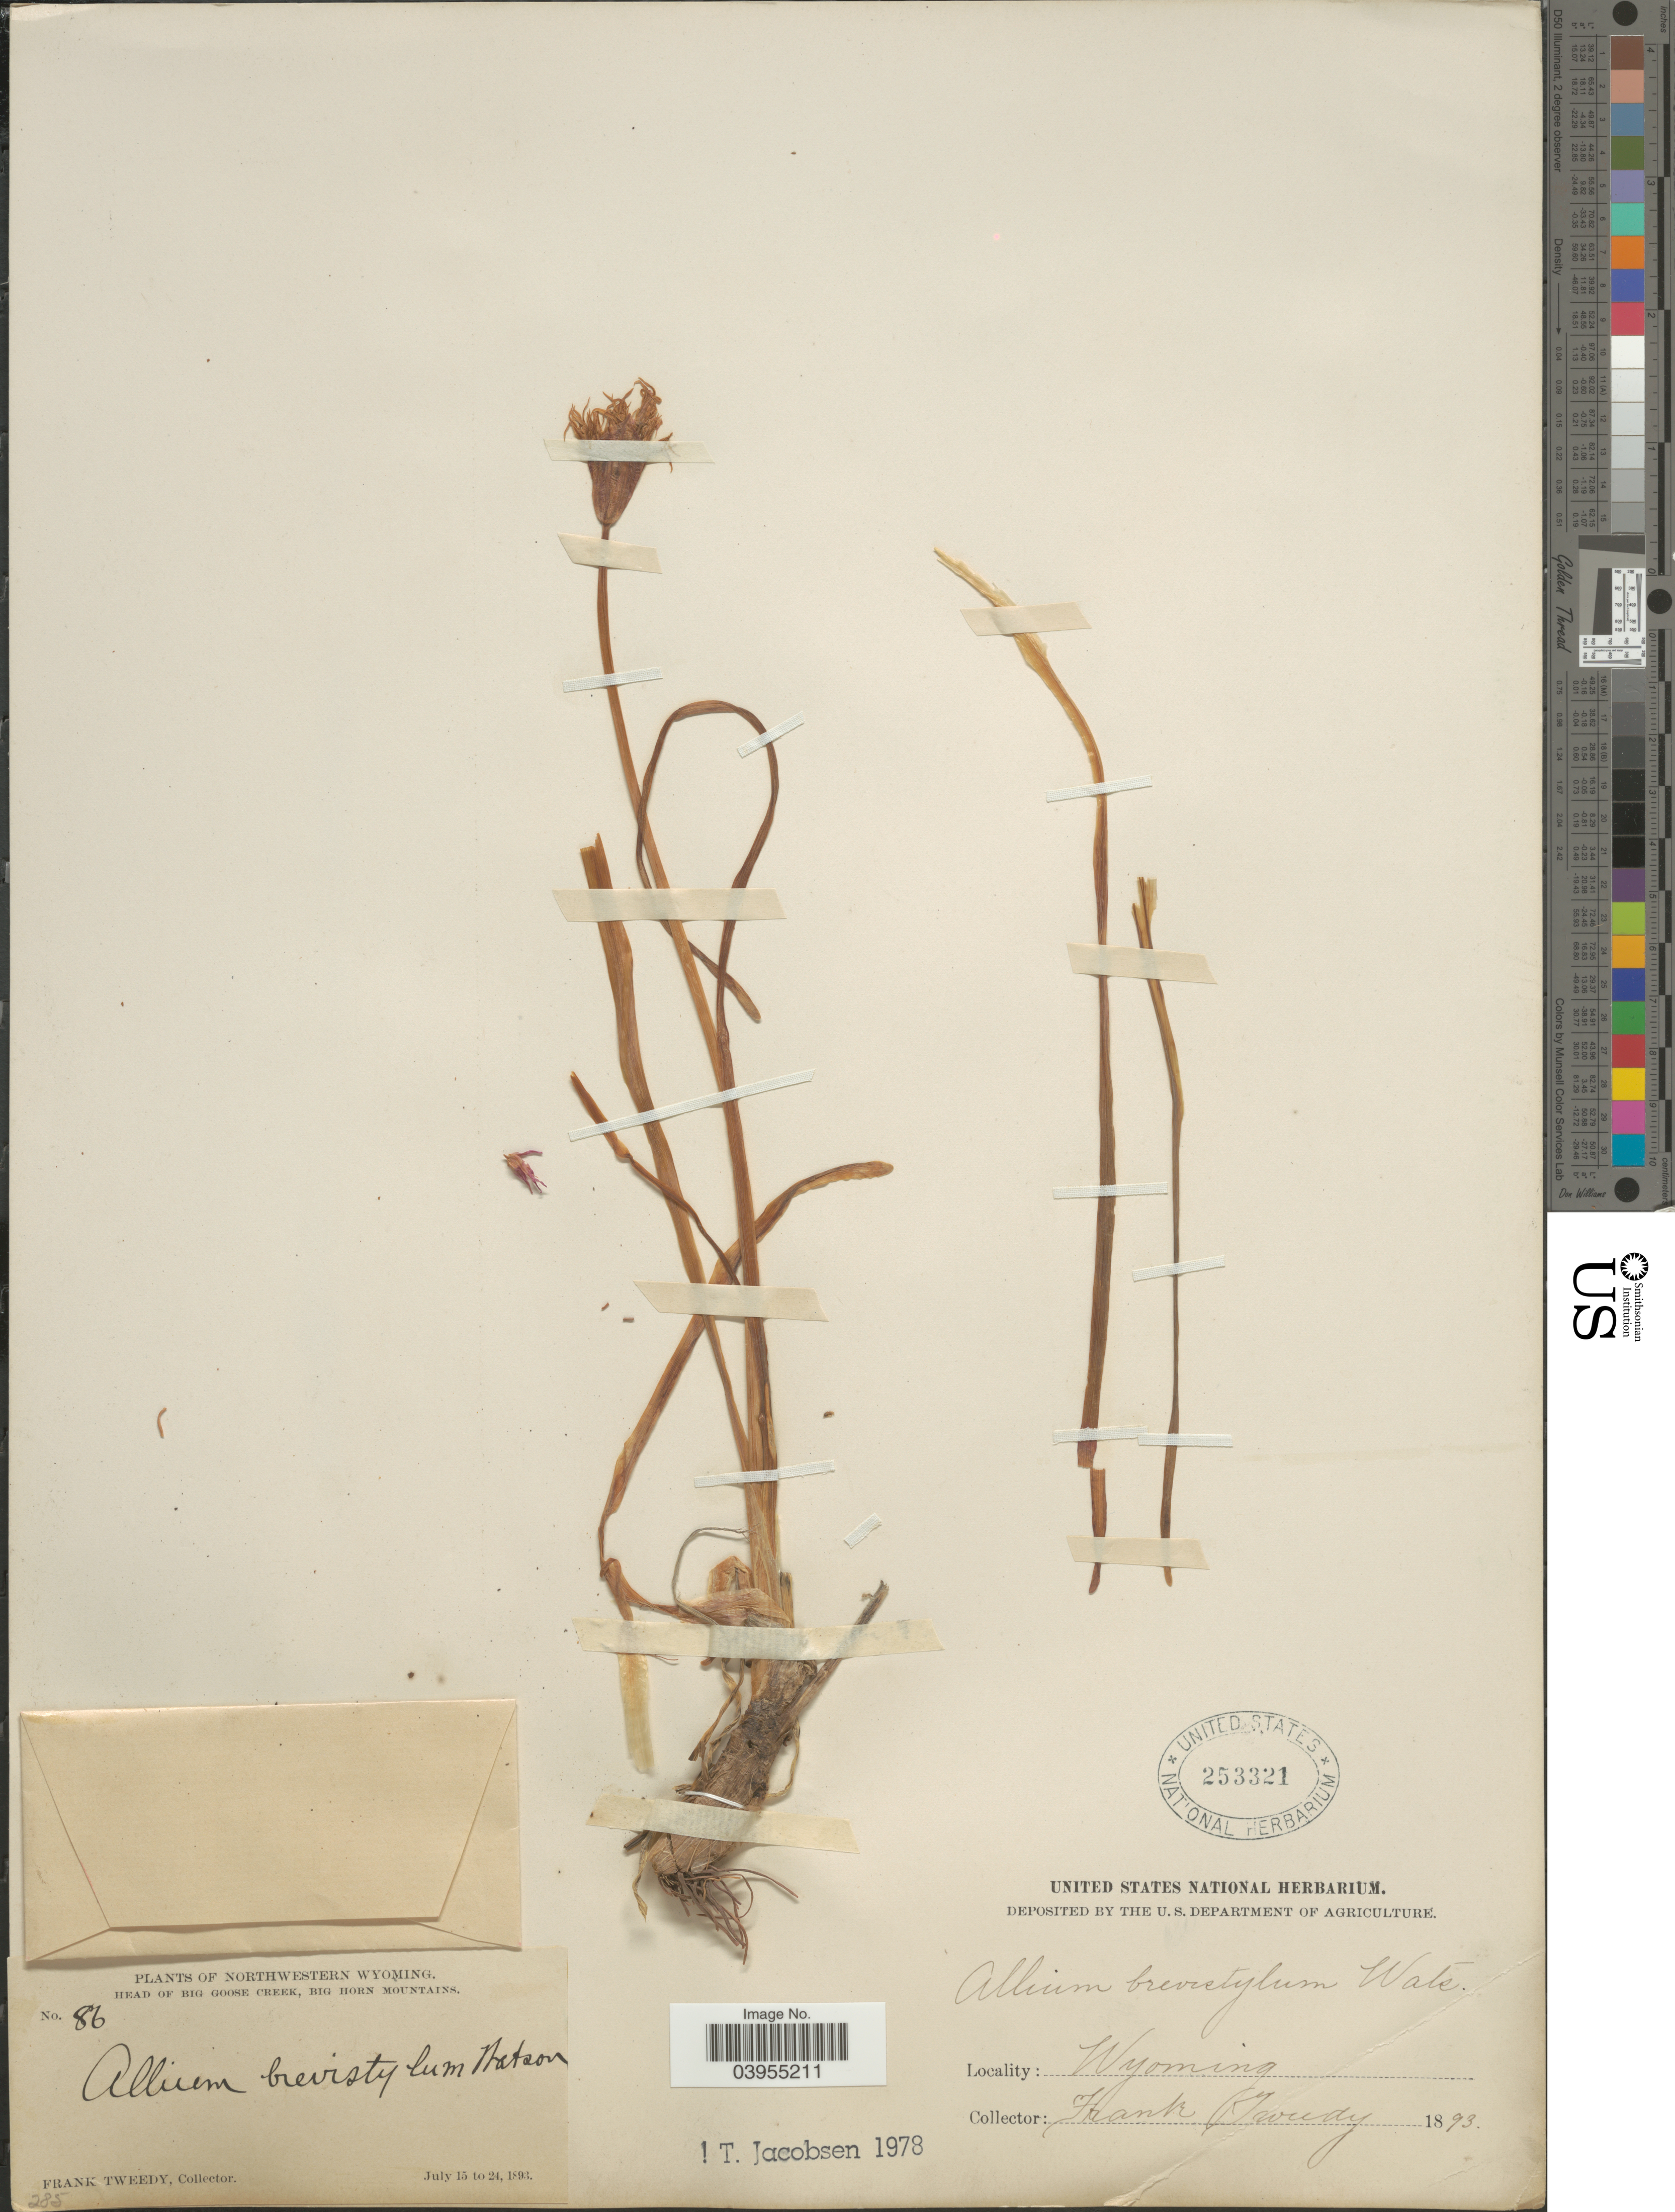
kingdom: Plantae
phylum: Tracheophyta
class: Liliopsida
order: Asparagales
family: Amaryllidaceae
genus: Allium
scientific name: Allium brevistylum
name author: S. Watson in C. King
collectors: F. Tweedy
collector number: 86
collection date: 1893-07-15/1893-07-24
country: United States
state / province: Wyoming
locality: Northwestern Wyoming. Head of Big Goose Creek, Big Horn Mountains.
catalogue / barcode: US 253321